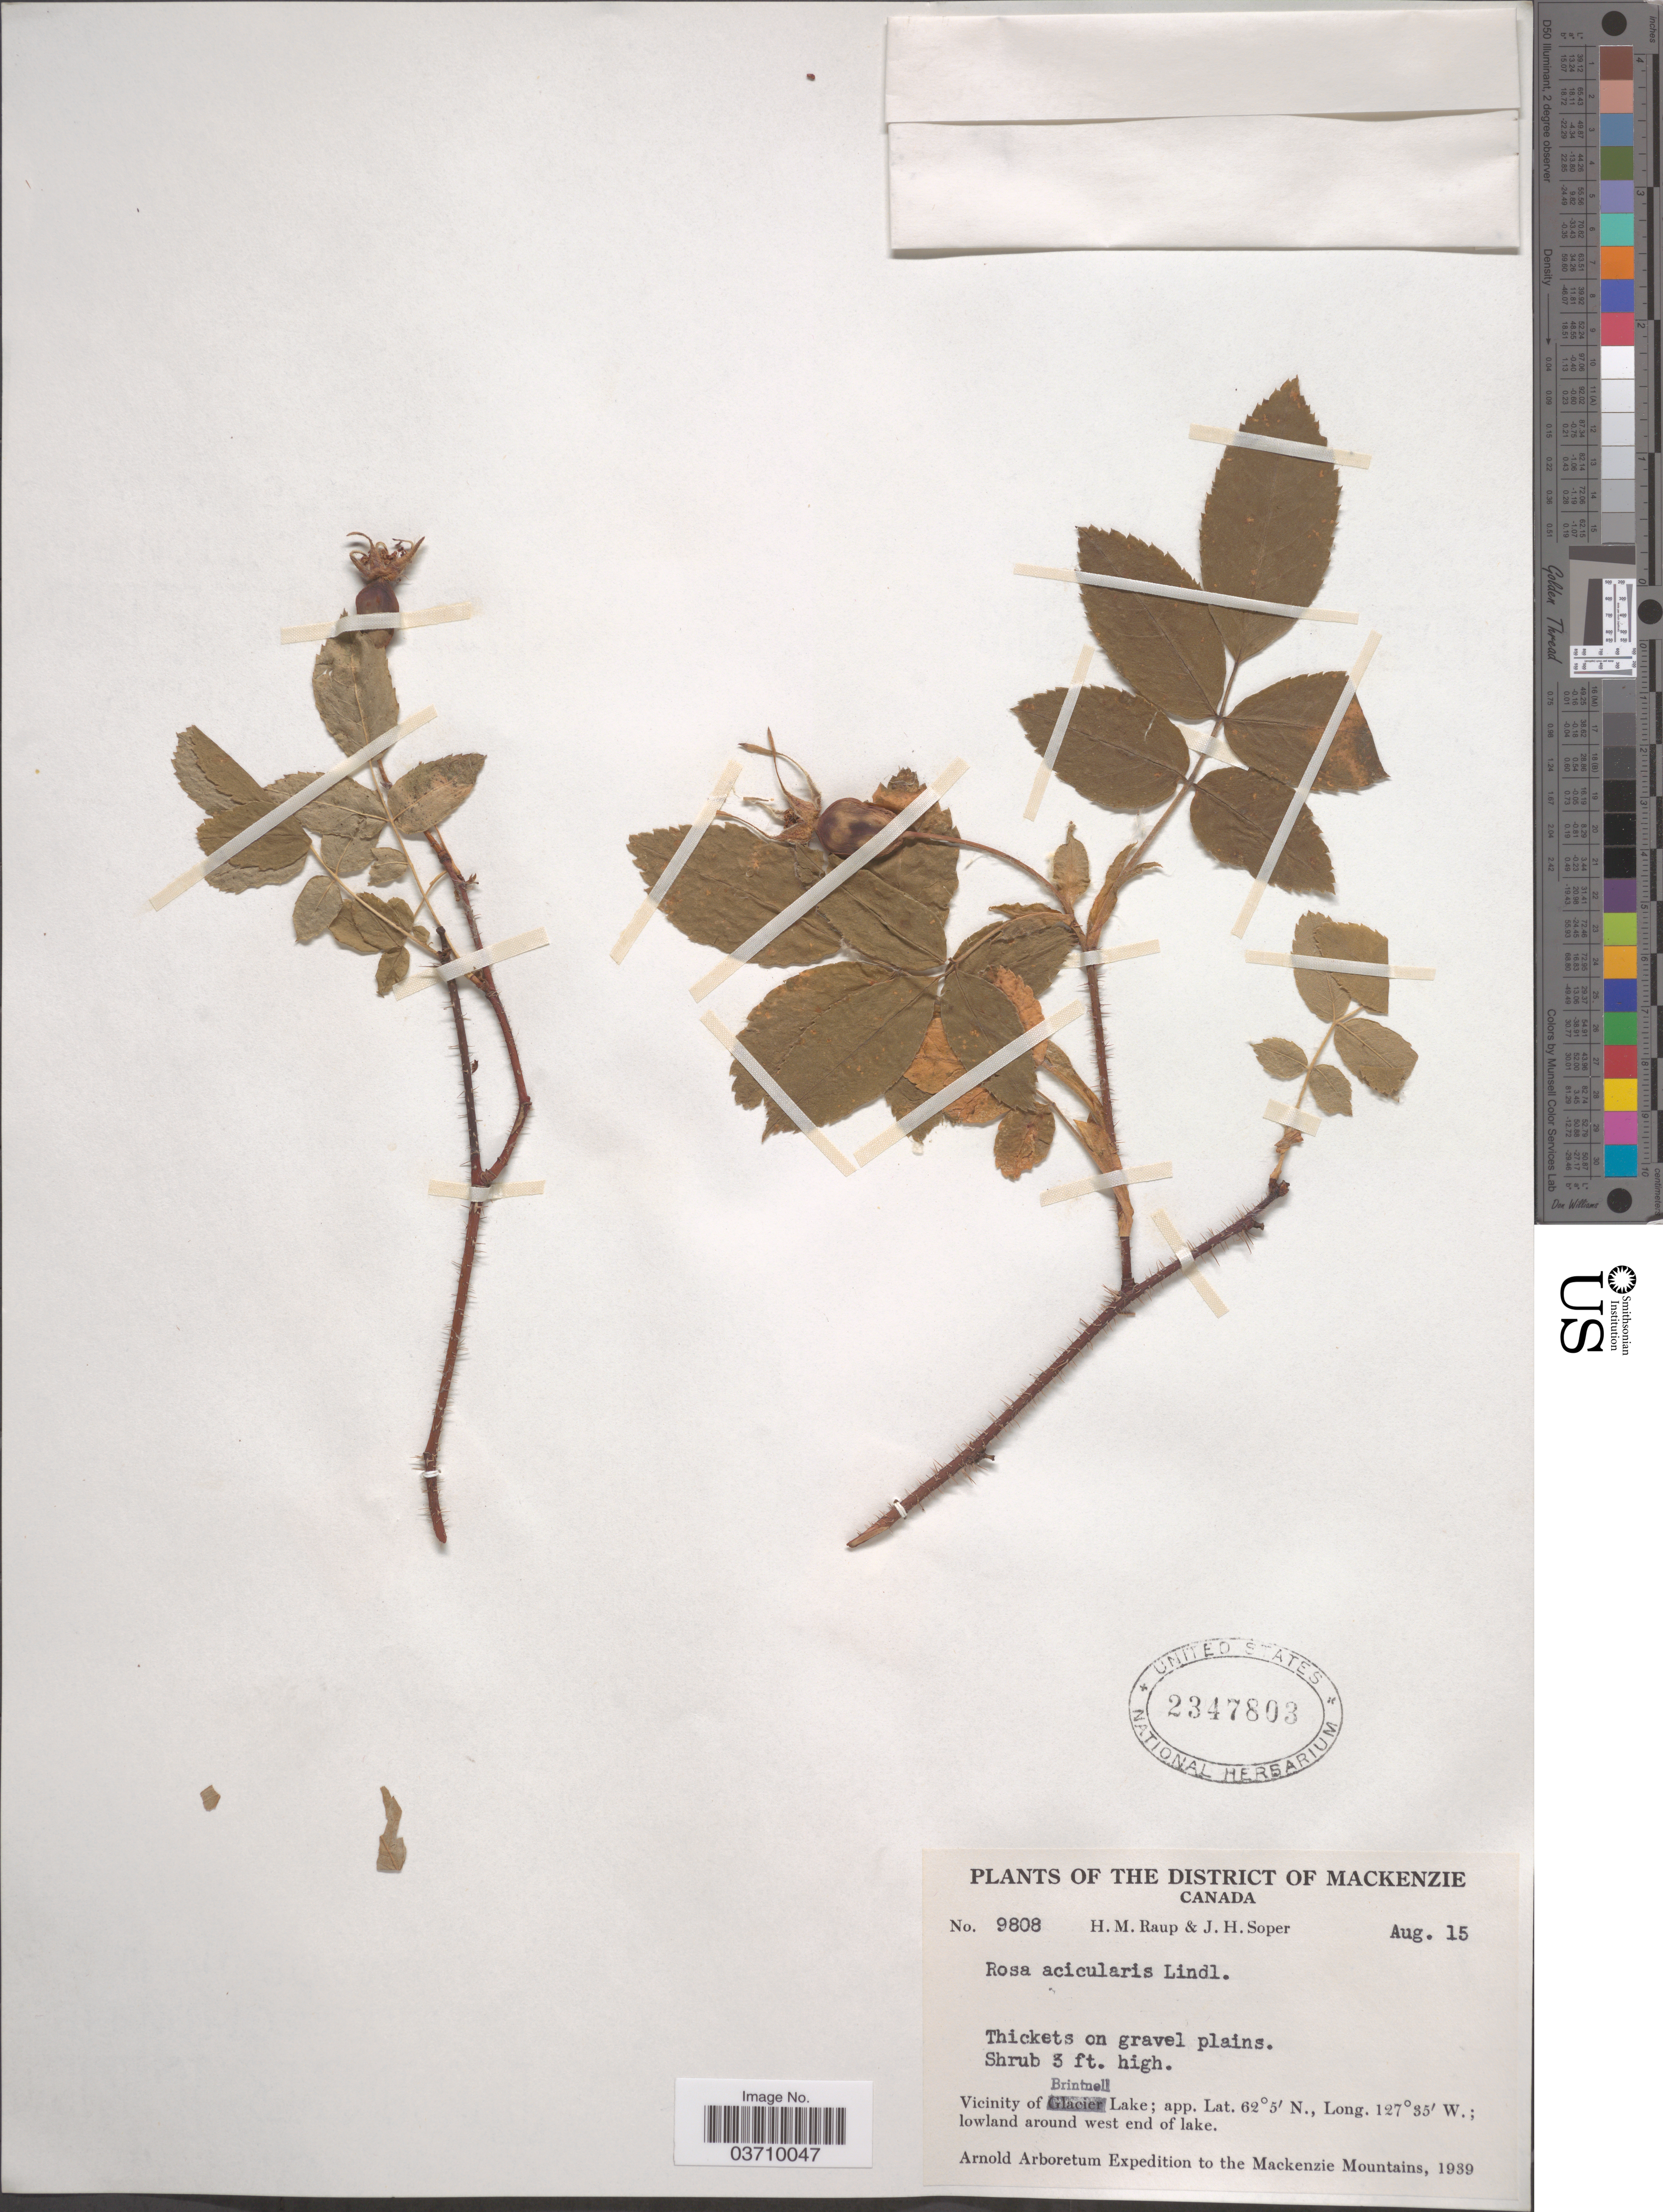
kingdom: Plantae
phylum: Tracheophyta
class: Magnoliopsida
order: Rosales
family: Rosaceae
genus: Rosa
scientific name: Rosa acicularis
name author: Lindl.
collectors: H. Raup & J. H. Soper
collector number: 9808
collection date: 1939-08-15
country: Canada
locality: The District of Mackenzie. Vicinity of Brintnell Lake: lowland around west end of lake. Mackenzie Mountains.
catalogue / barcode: US 2347803